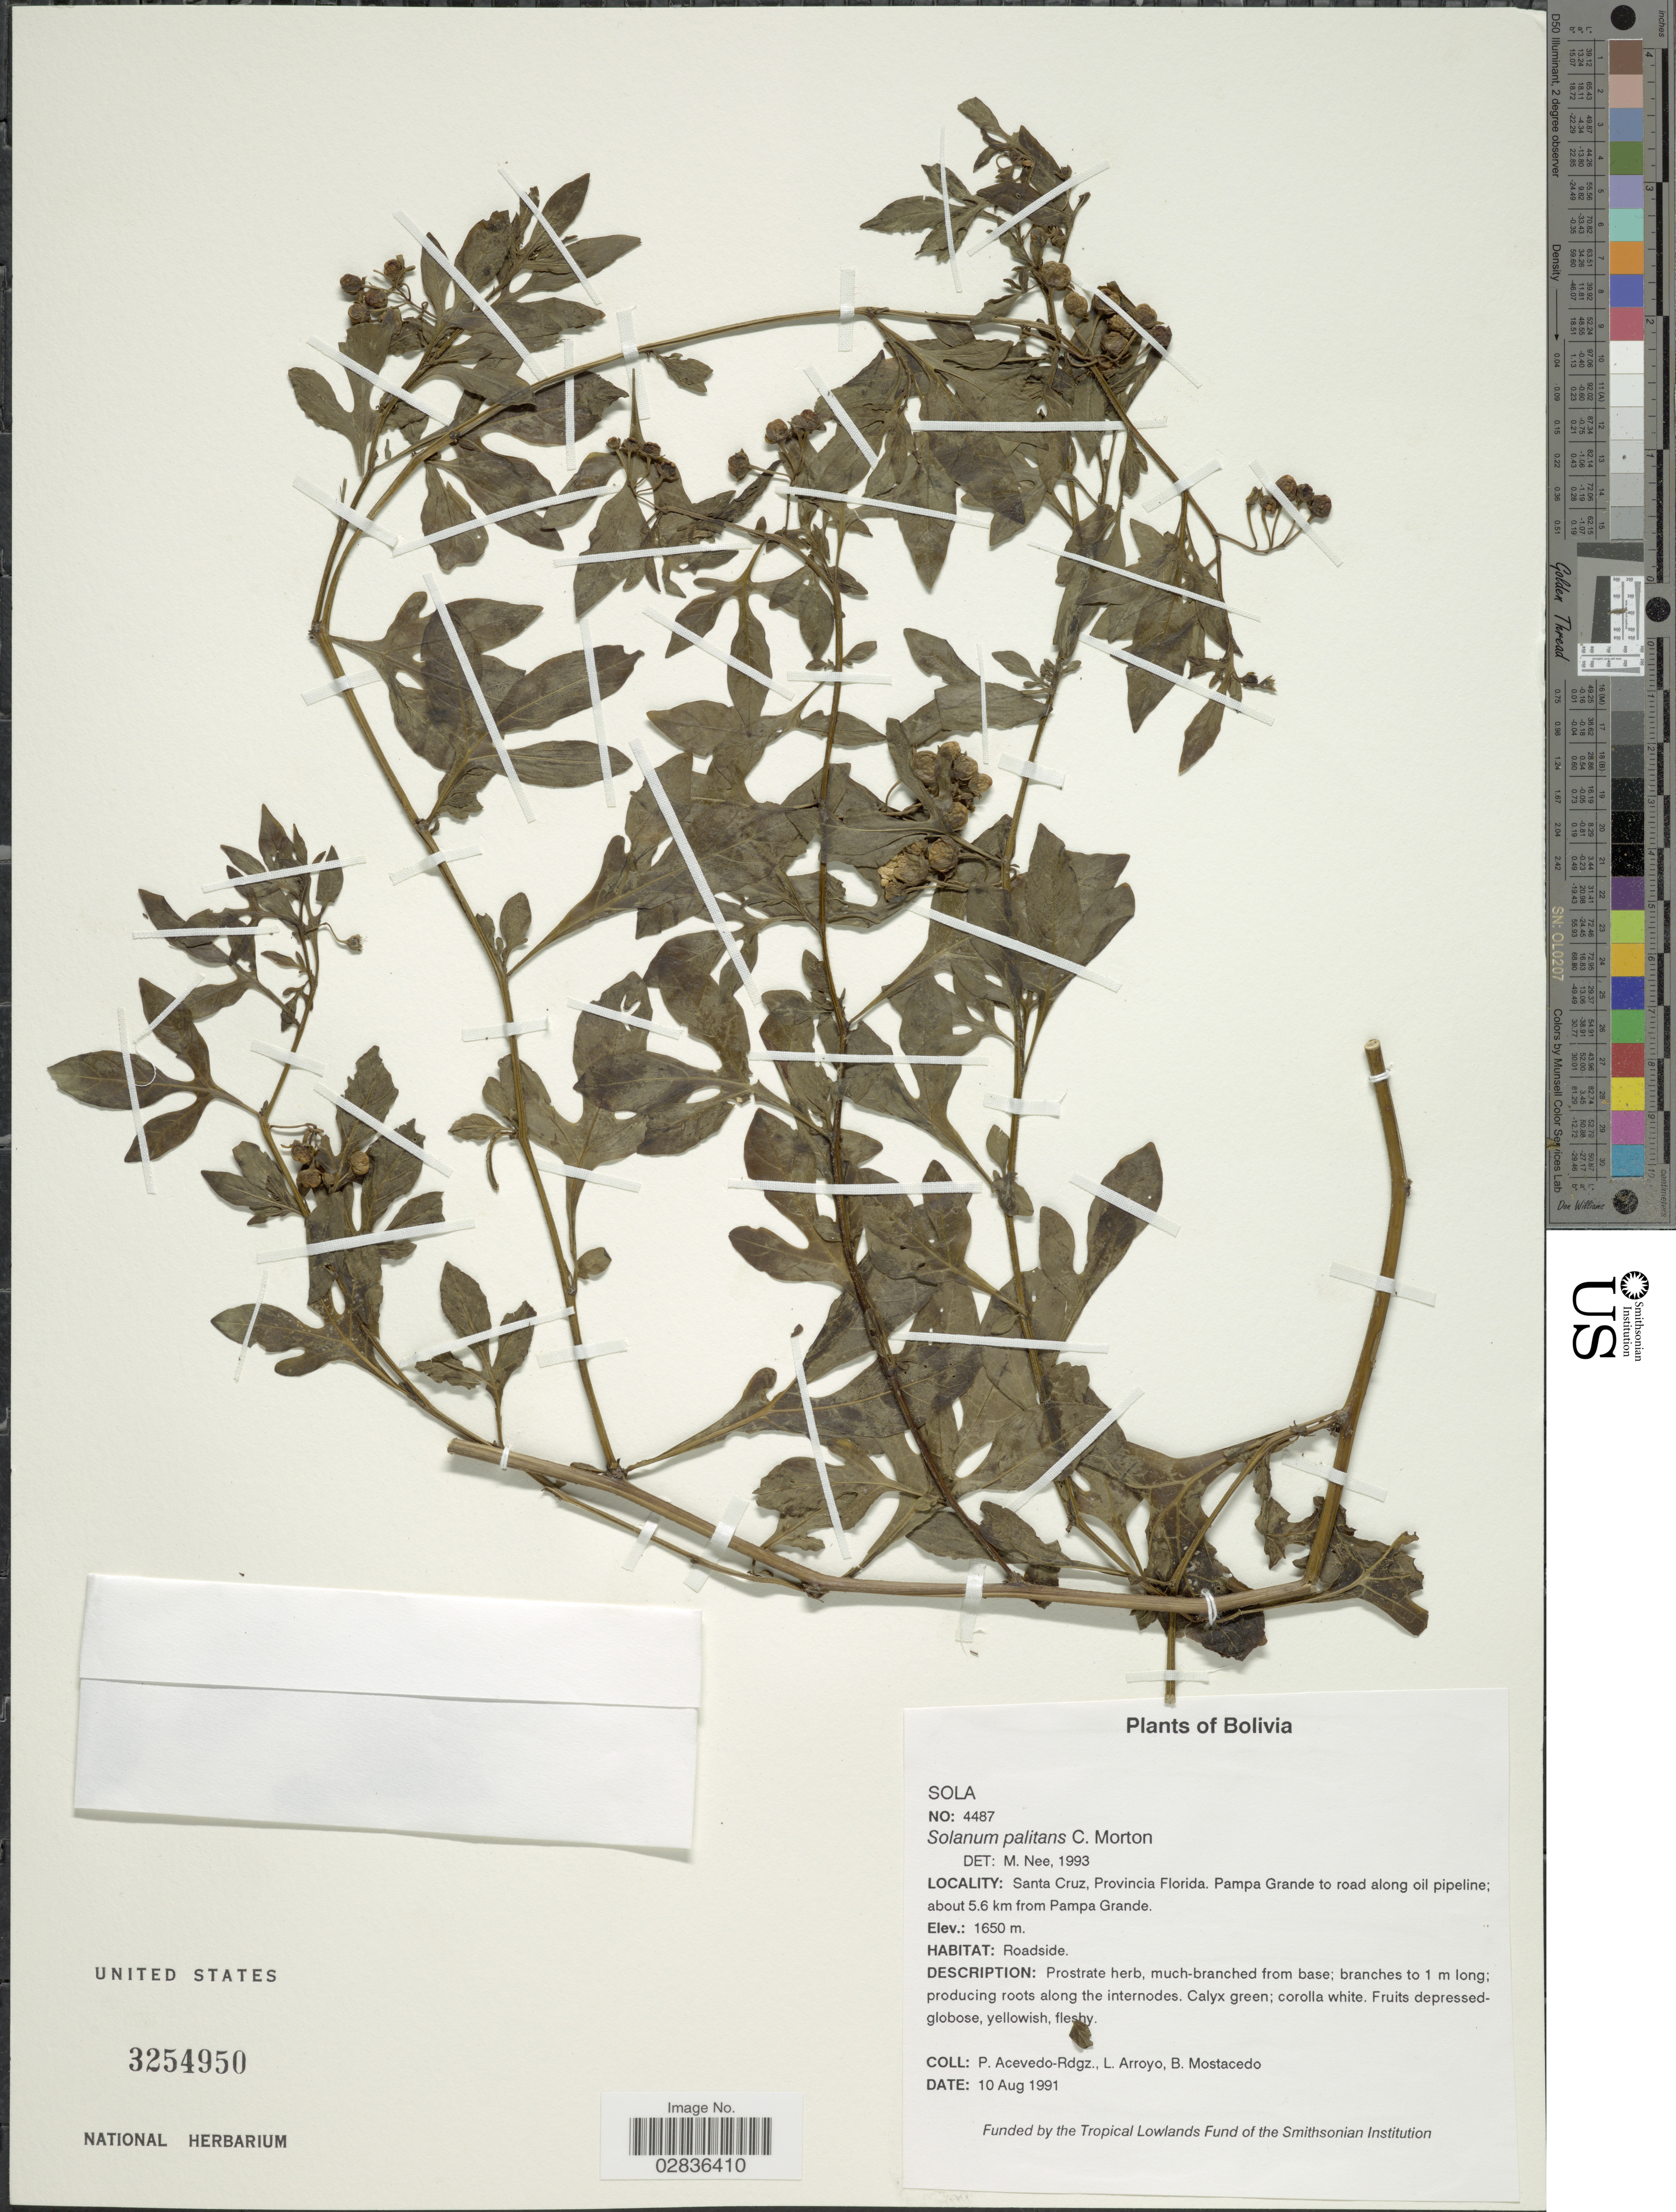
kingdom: Plantae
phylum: Tracheophyta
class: Magnoliopsida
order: Solanales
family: Solanaceae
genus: Solanum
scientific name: Solanum palitans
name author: C.V. Morton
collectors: P. Acevedo-Rodr., L. Arroyo & B. Mostacedo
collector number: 4487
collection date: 1991-08-10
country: Bolivia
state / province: Santa Cruz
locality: Santa Cruz, Provincia Florida. Pampa Grande to road along oil pipeline; about 5.6 km from Pampa Grande.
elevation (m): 1650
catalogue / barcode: US 3254950